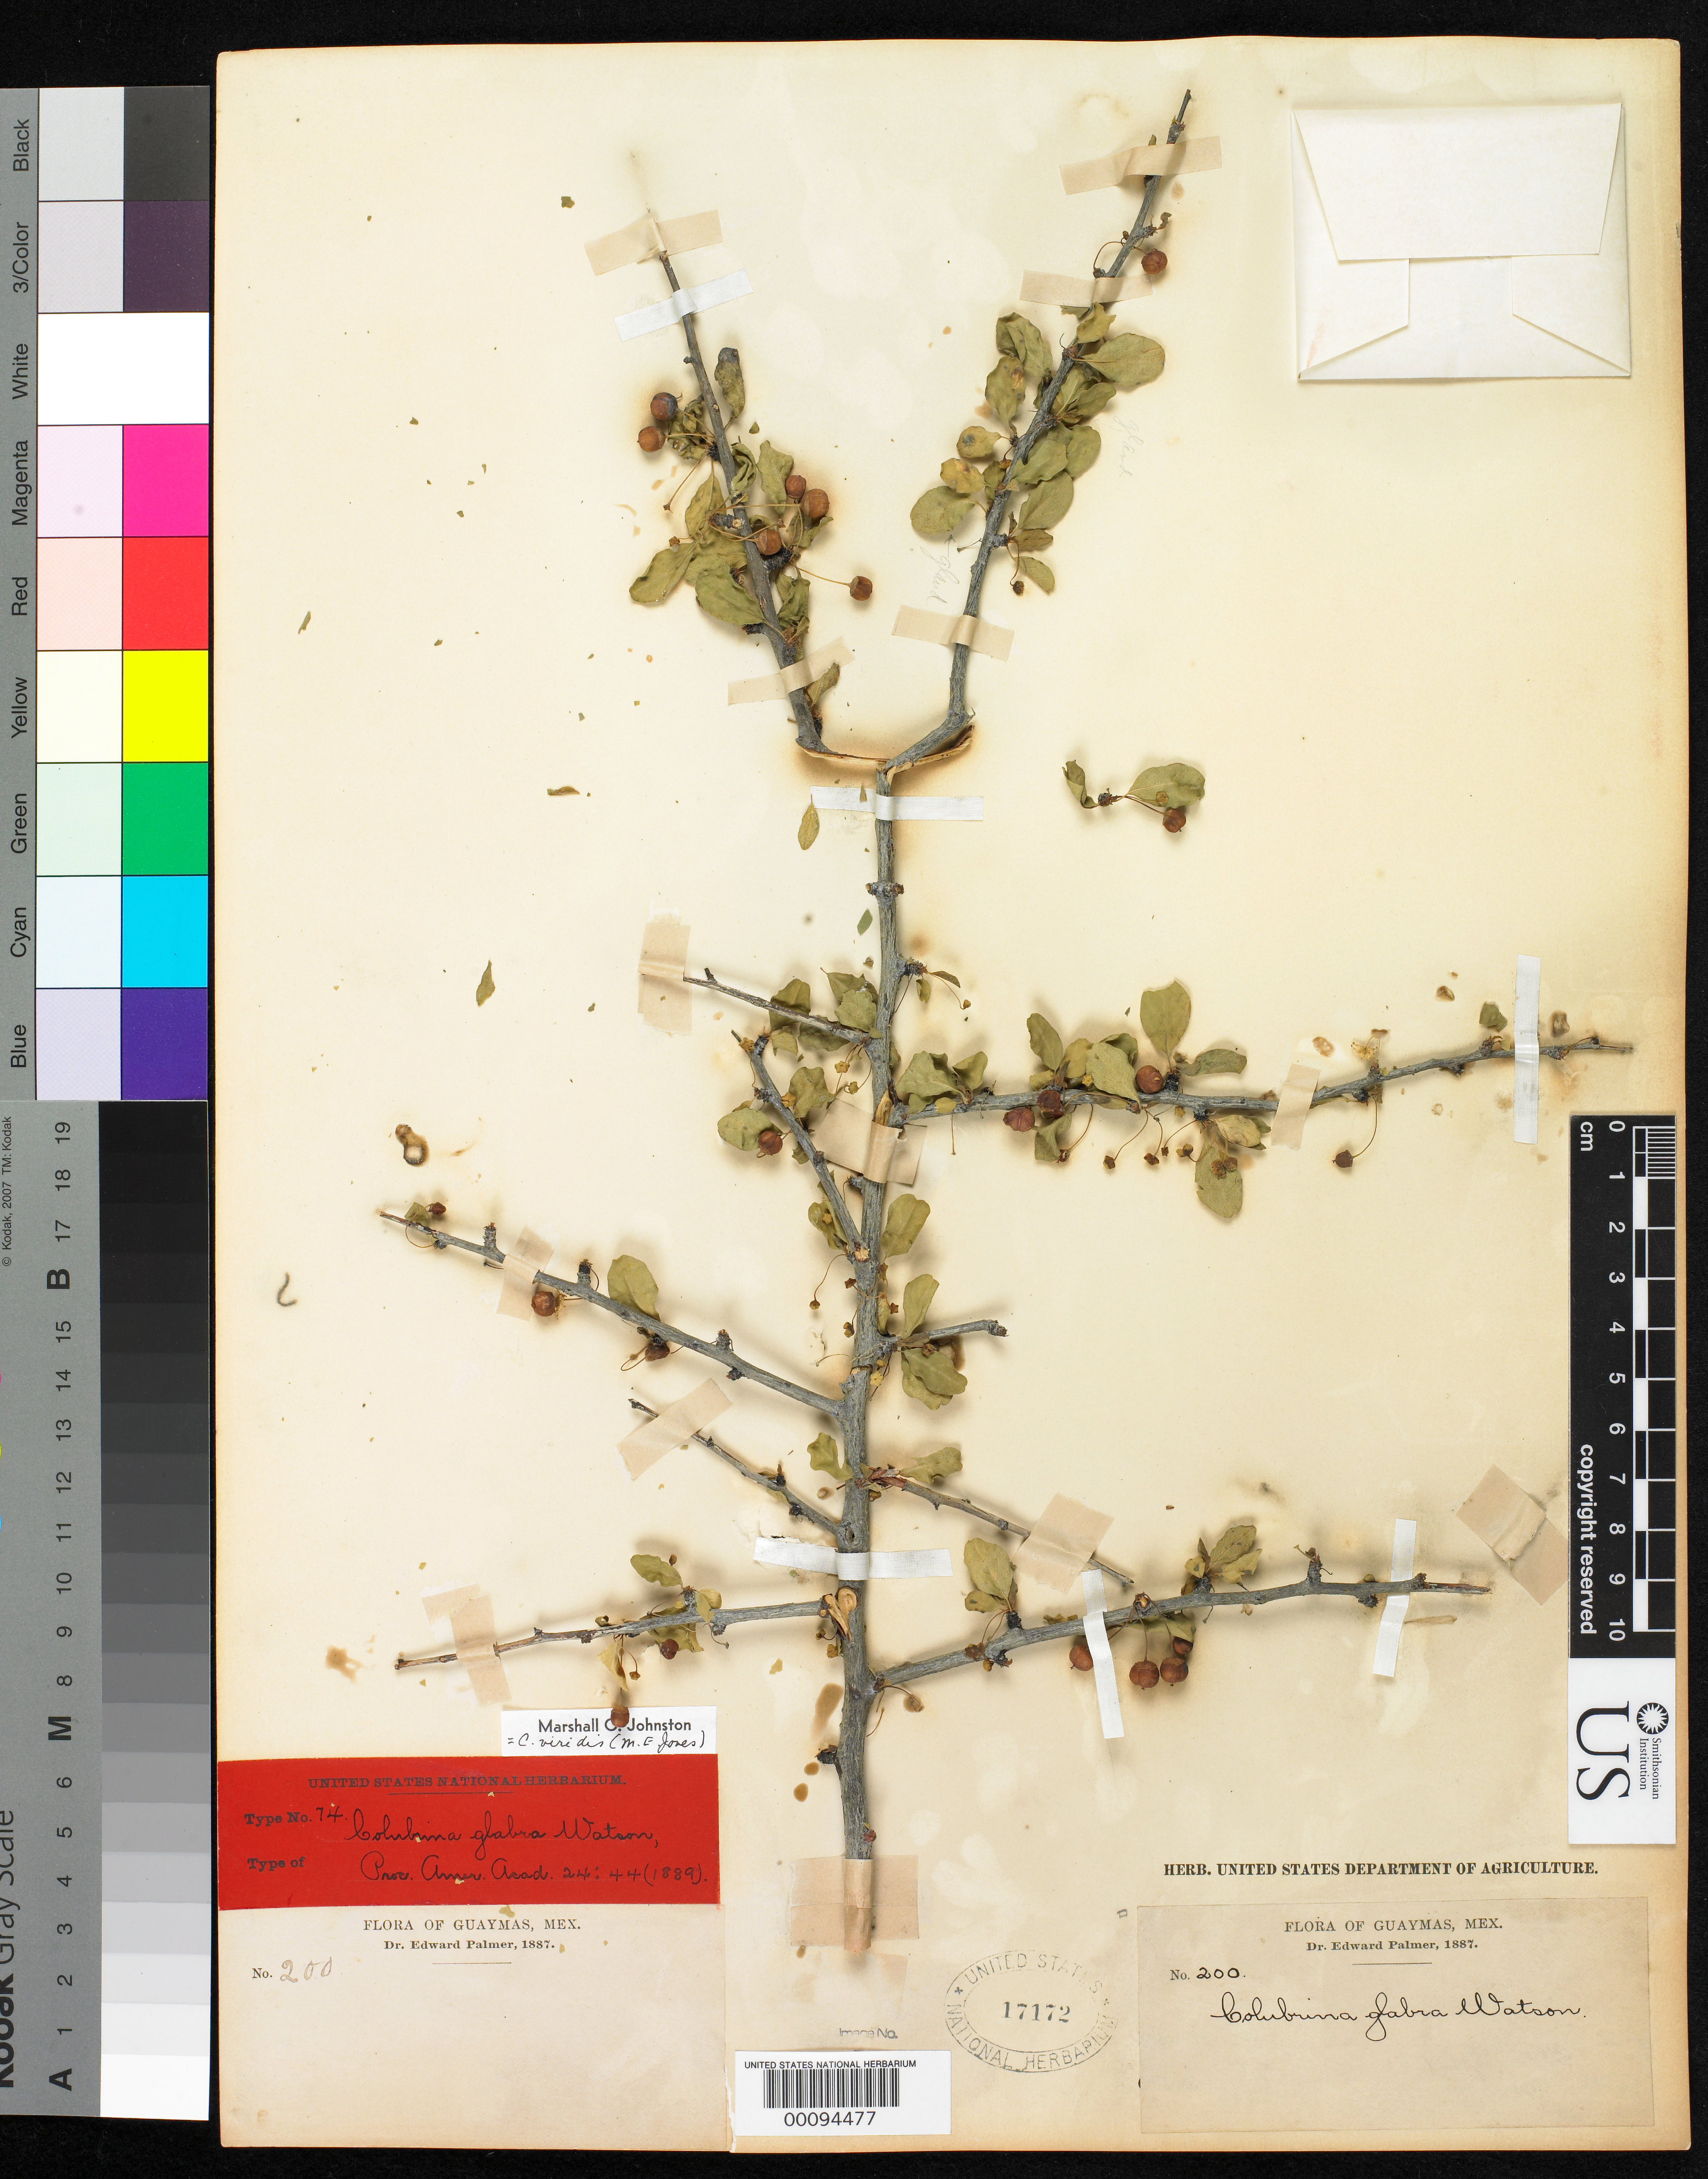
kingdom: Plantae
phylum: Tracheophyta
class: Magnoliopsida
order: Rosales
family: Rhamnaceae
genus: Colubrina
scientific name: Colubrina glabra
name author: S. Watson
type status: Type Collection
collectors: E. Palmer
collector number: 200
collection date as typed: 1887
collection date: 1887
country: Mexico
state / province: Sonora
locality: Guaymas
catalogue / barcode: US 17172